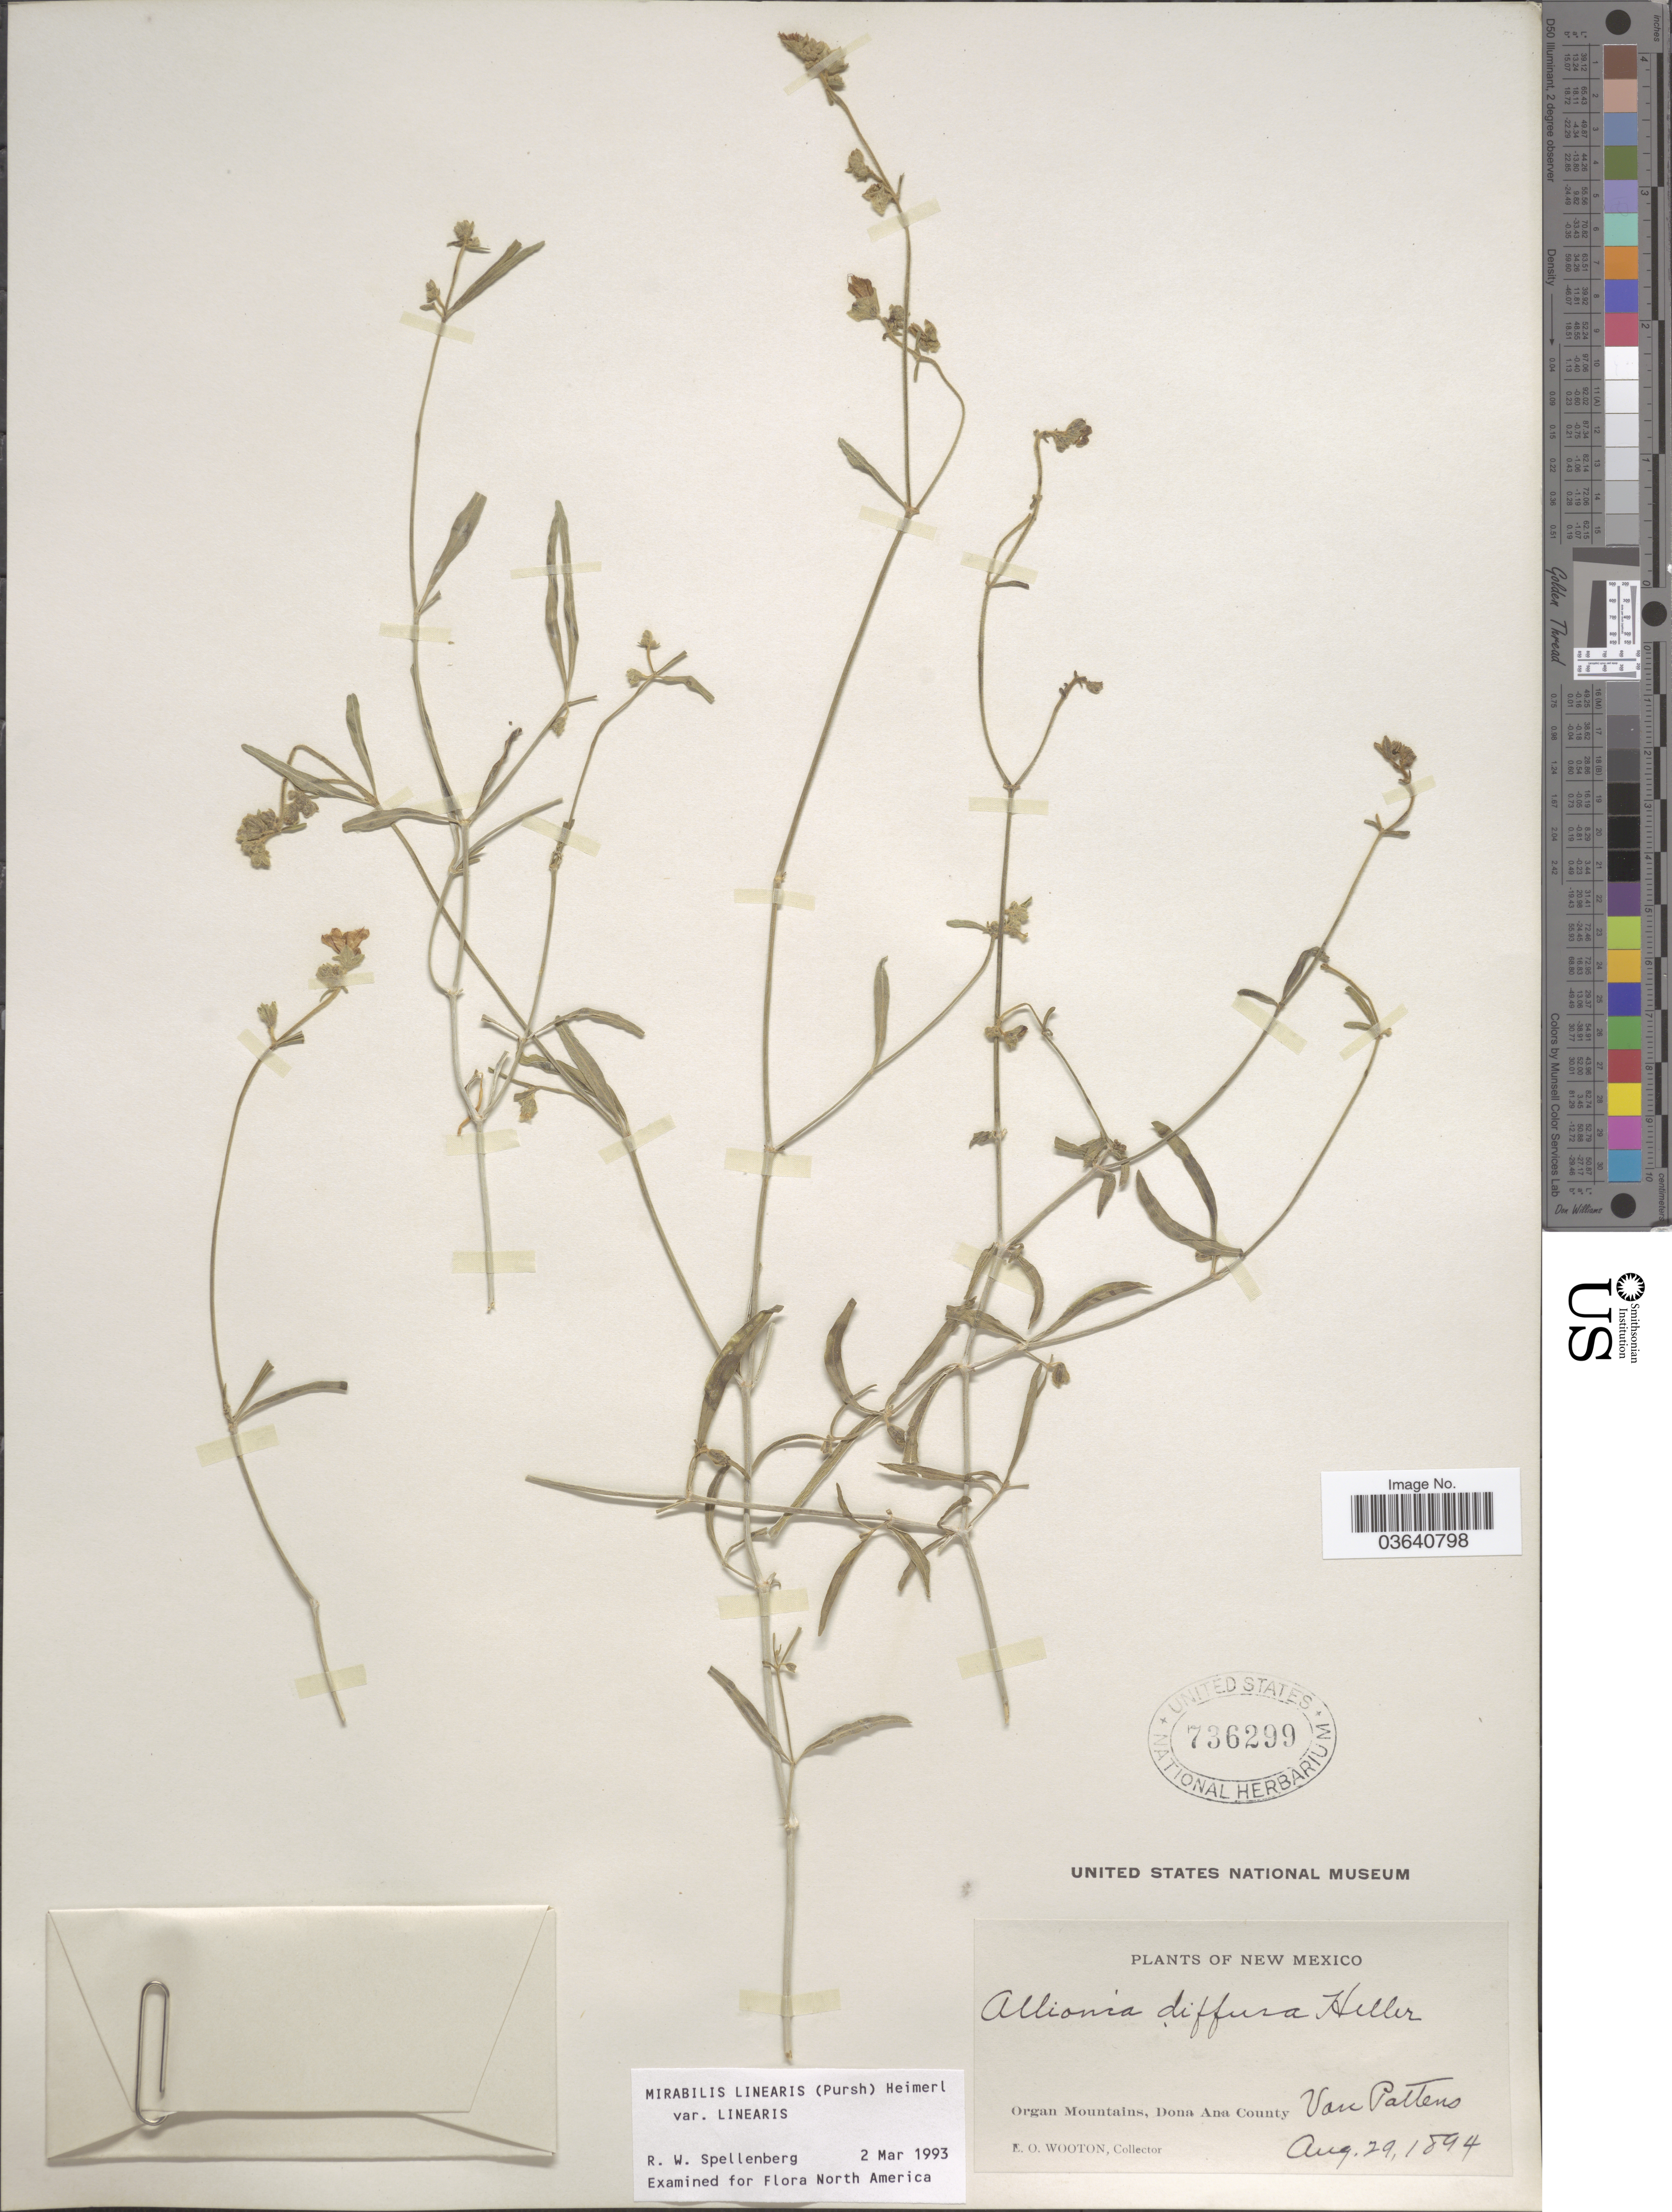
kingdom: Plantae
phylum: Tracheophyta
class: Magnoliopsida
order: Caryophyllales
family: Nyctaginaceae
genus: Mirabilis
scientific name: Mirabilis linearis var. linearis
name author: (Pursh) Heimerl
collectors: E. O. Wooton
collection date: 1894-08-29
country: United States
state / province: New Mexico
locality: Organ Mountains, Dona Ana County, Van Pattens.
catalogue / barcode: US 736299